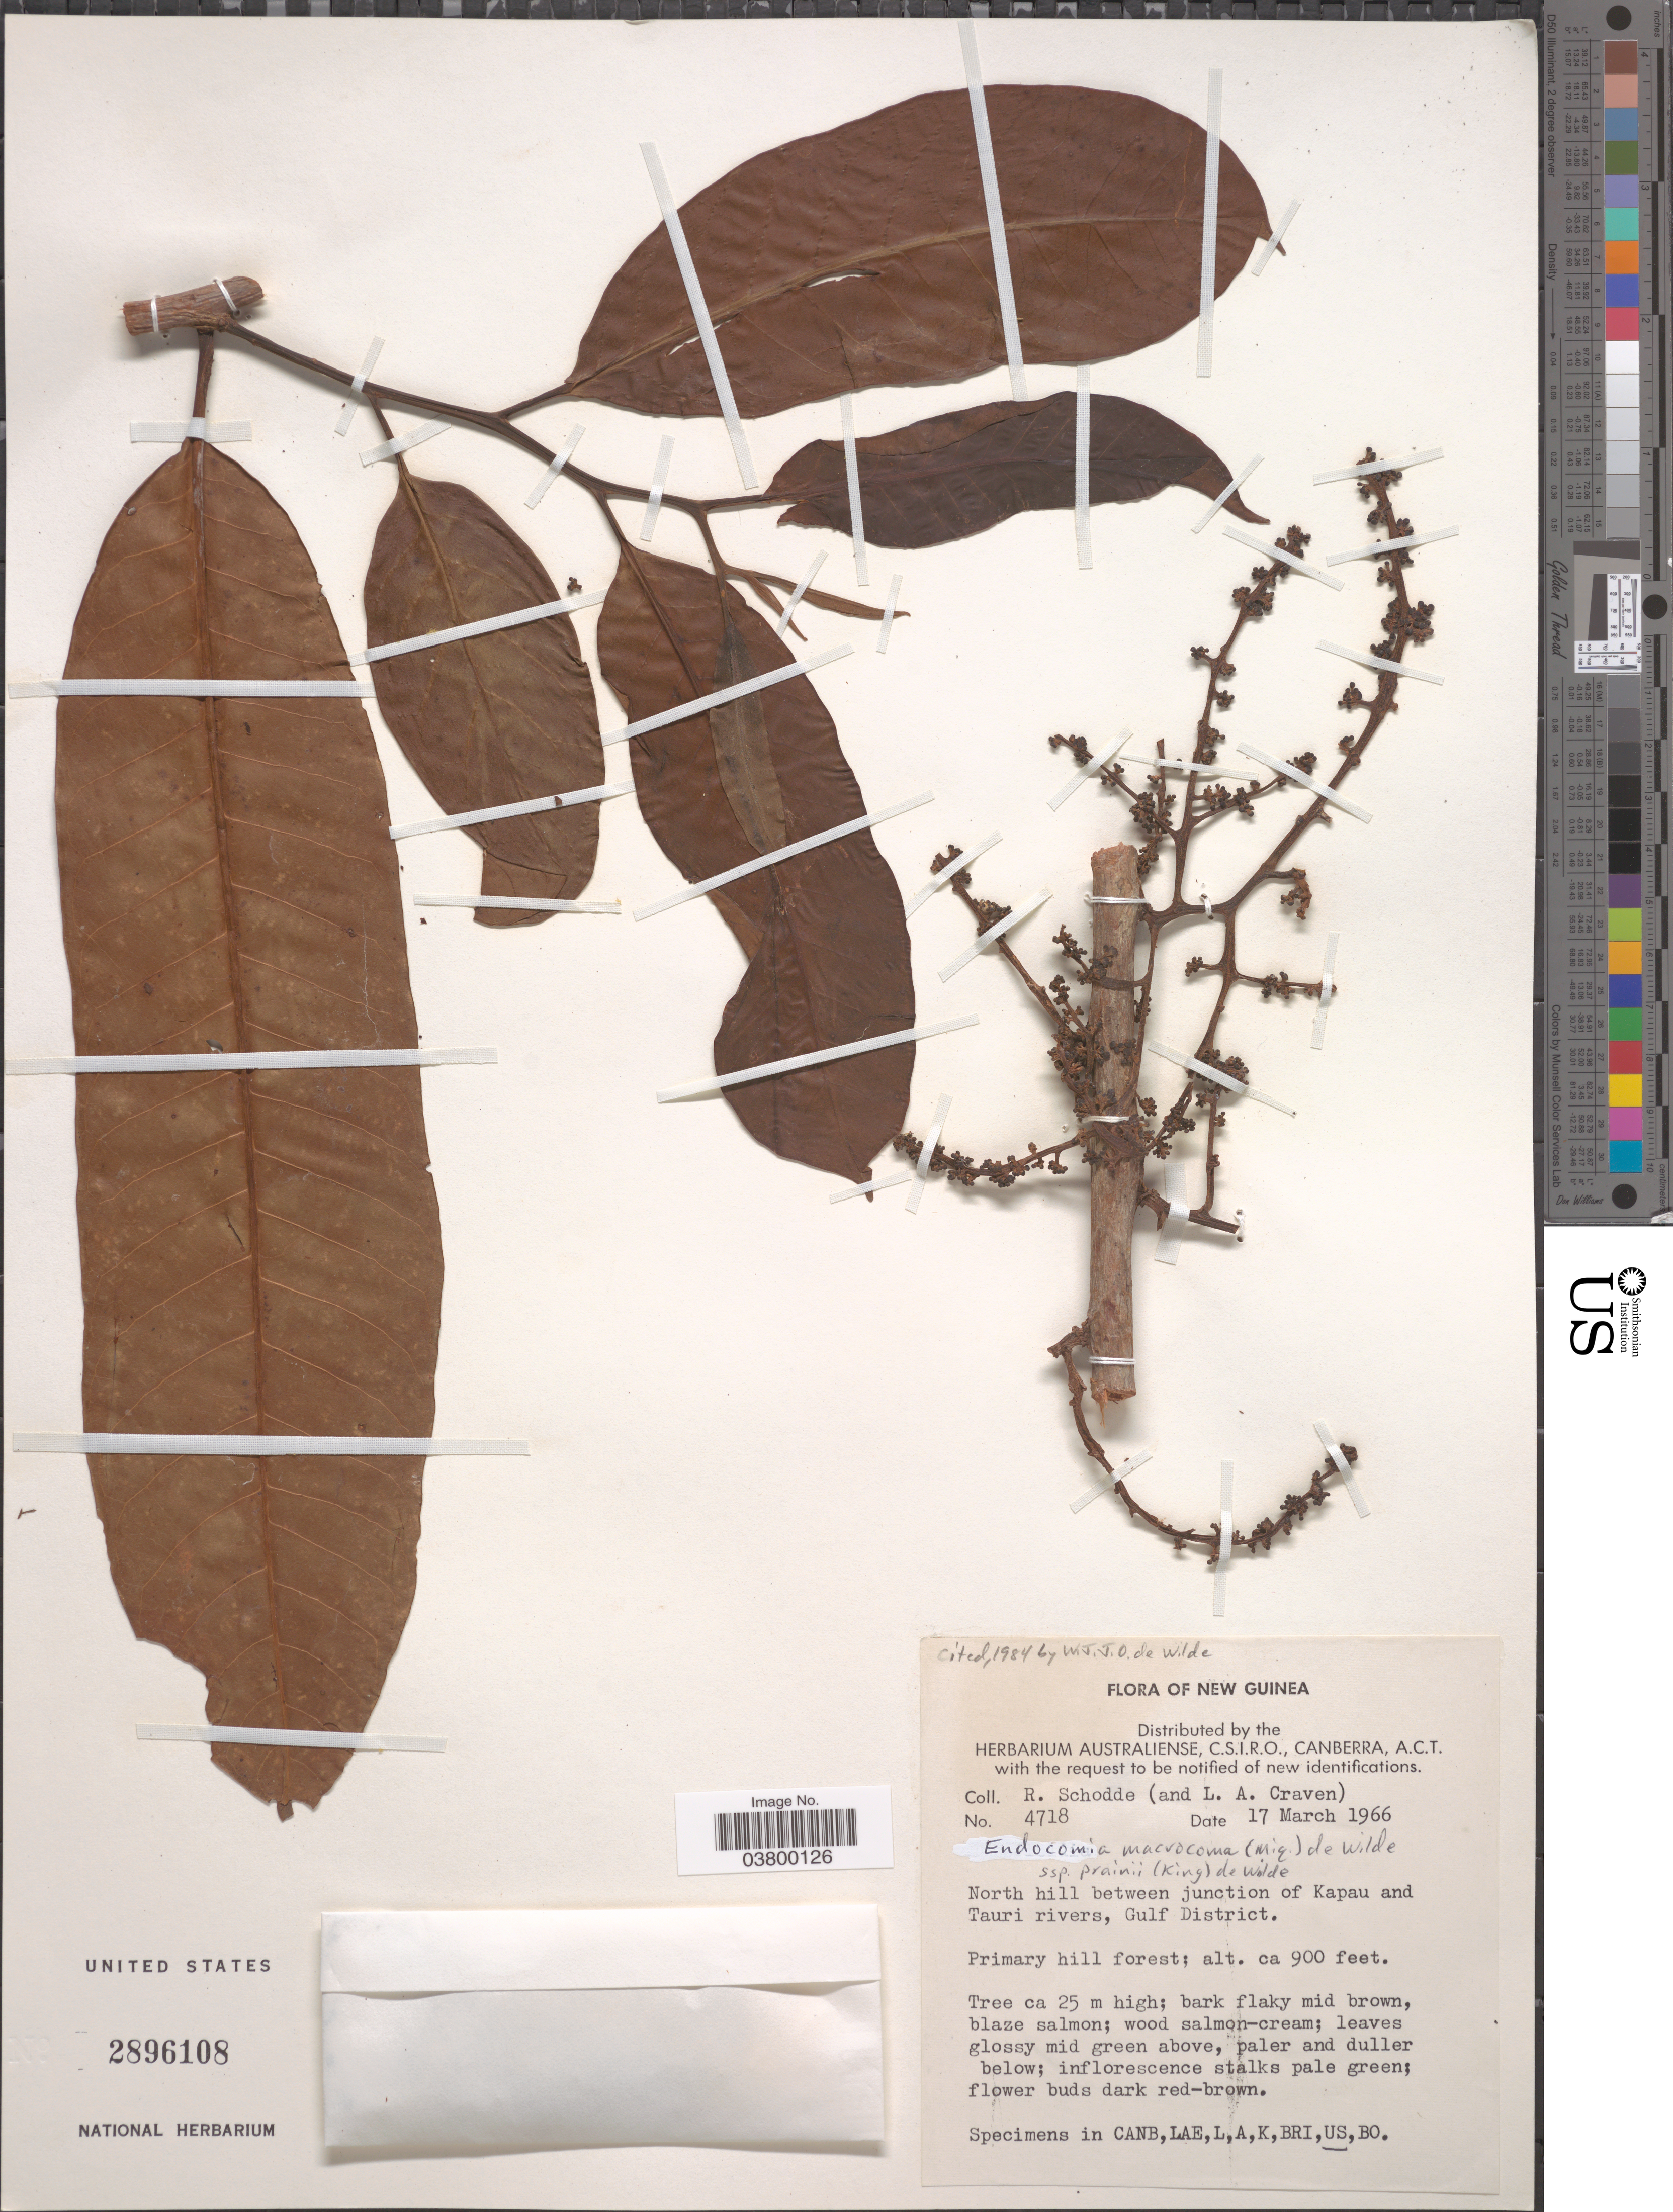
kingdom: Plantae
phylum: Tracheophyta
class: Magnoliopsida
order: Magnoliales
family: Myristicaceae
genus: Endocomia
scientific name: Endocomia macrocoma subsp. prainii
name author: (King) W.J. de Wilde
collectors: R. Schodde & L. A. Craven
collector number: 4718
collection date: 1966-03-17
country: Papua New Guinea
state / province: Gulf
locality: North hill between junction of Kapau and Tauri rivers, Gulf District.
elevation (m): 274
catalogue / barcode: US 2896108